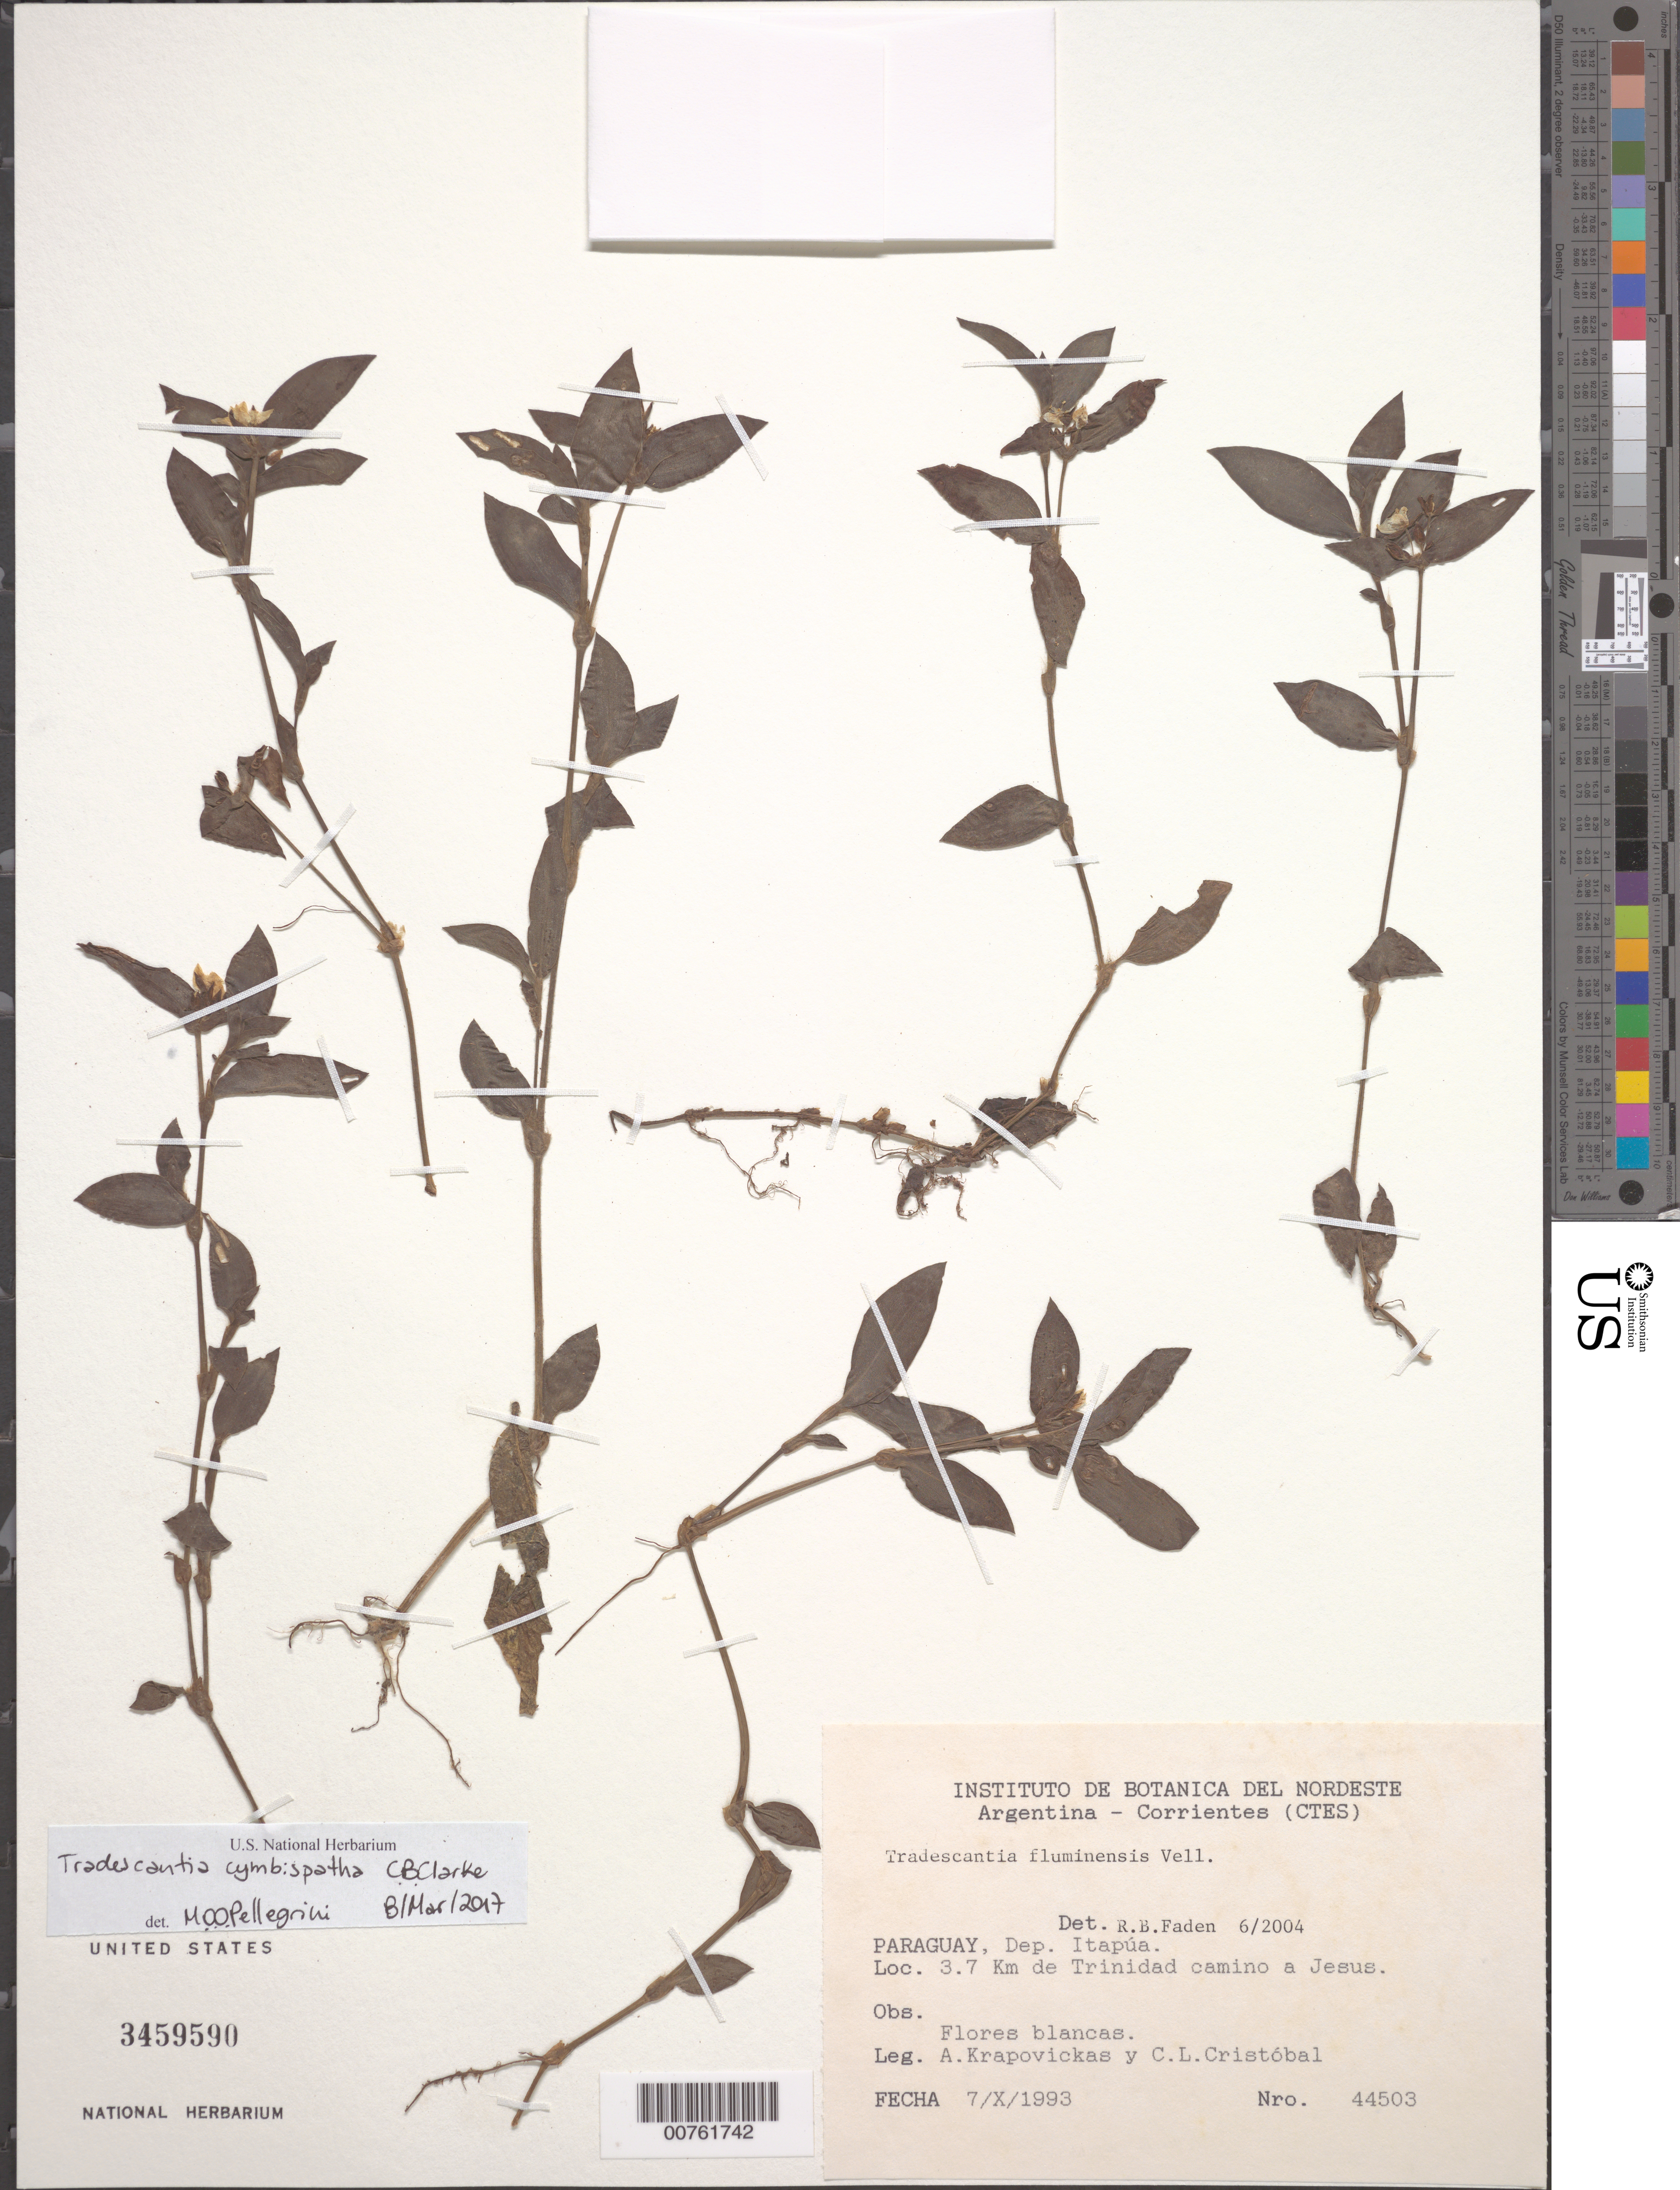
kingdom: Plantae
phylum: Tracheophyta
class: Liliopsida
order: Commelinales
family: Commelinaceae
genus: Tradescantia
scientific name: Tradescantia cymbispatha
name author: C.B. Clarke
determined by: Pellegrini, M. O. de Oliveira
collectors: A. Krapovickas & C. L. Cristóbal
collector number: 44503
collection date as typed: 07 Oct 1993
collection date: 1993-10-07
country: Paraguay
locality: Dep. Itapua. 3.7 km de Trinidad camino a Jesus.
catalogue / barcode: US 3459590